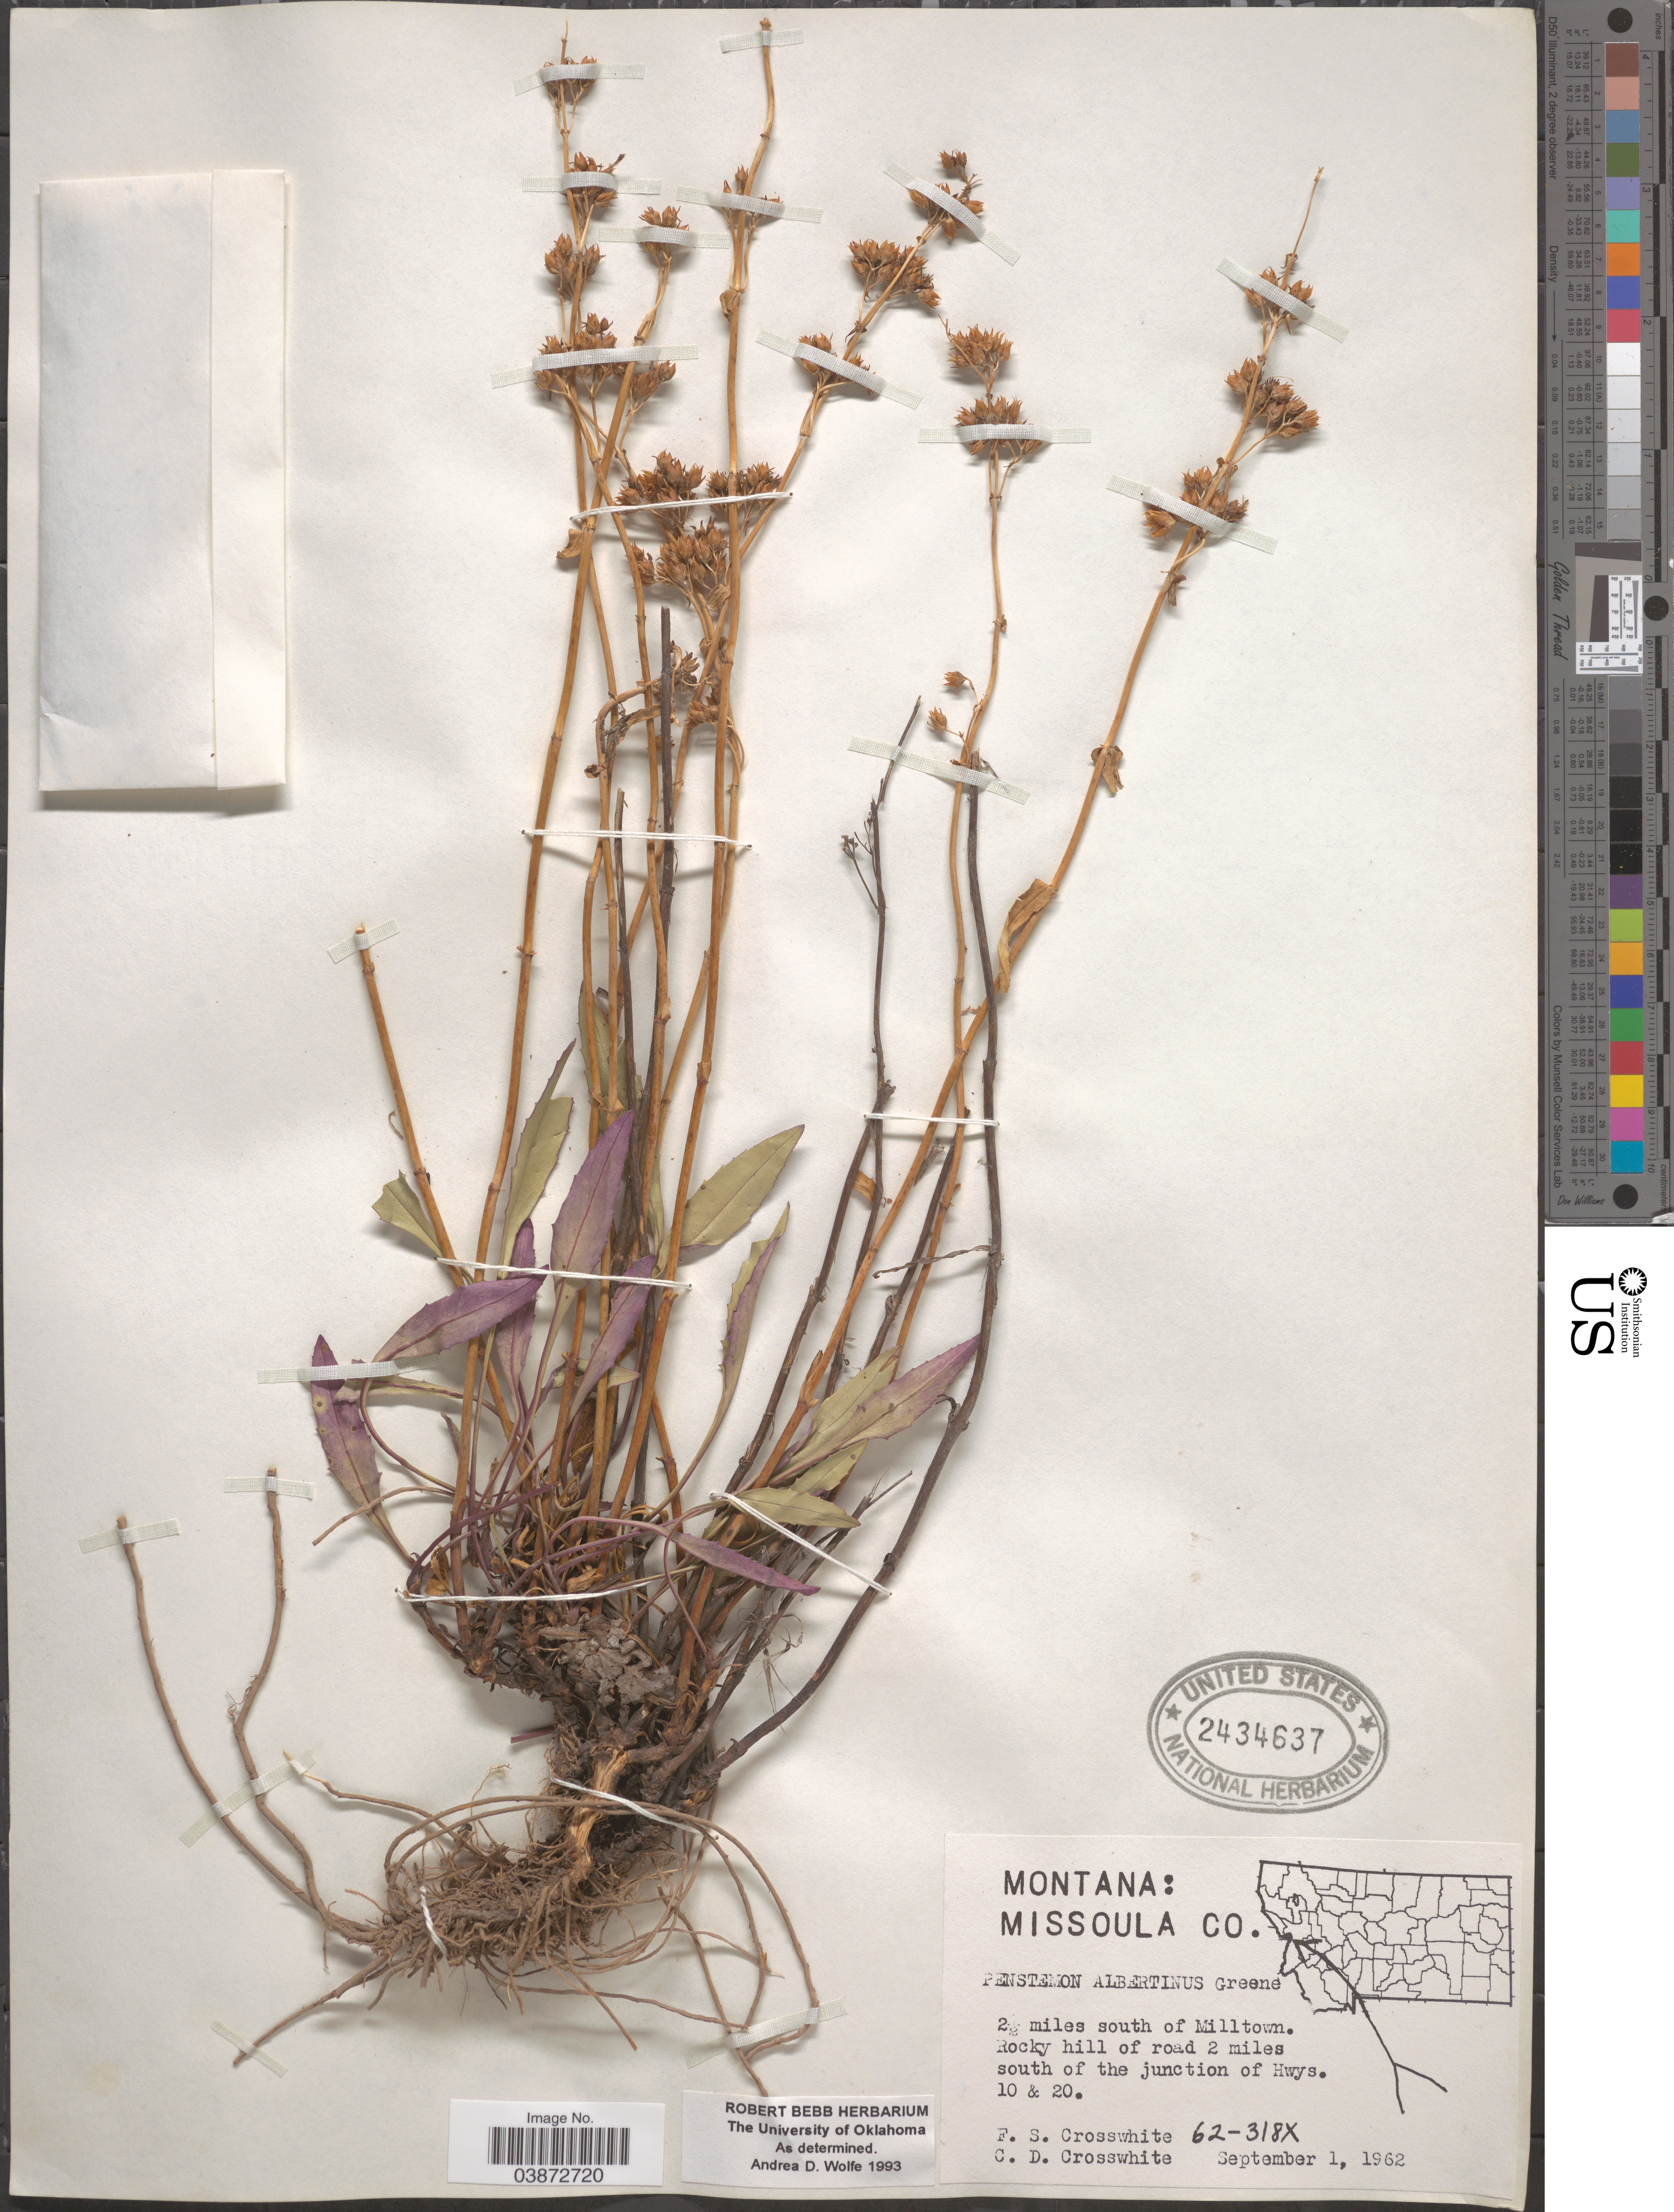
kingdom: Plantae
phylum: Tracheophyta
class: Magnoliopsida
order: Lamiales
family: Plantaginaceae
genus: Penstemon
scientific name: Penstemon albertinus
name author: Greene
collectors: F. Crosswhite & C. Crosswhite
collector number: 62-318X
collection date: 1962-09-01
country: United States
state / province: Montana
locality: Missoula Co. 2½ miles south of Milltown. Rocky hill of road 2 miles south of the junction of Hwys. 10 & 20.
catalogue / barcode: US 2434637